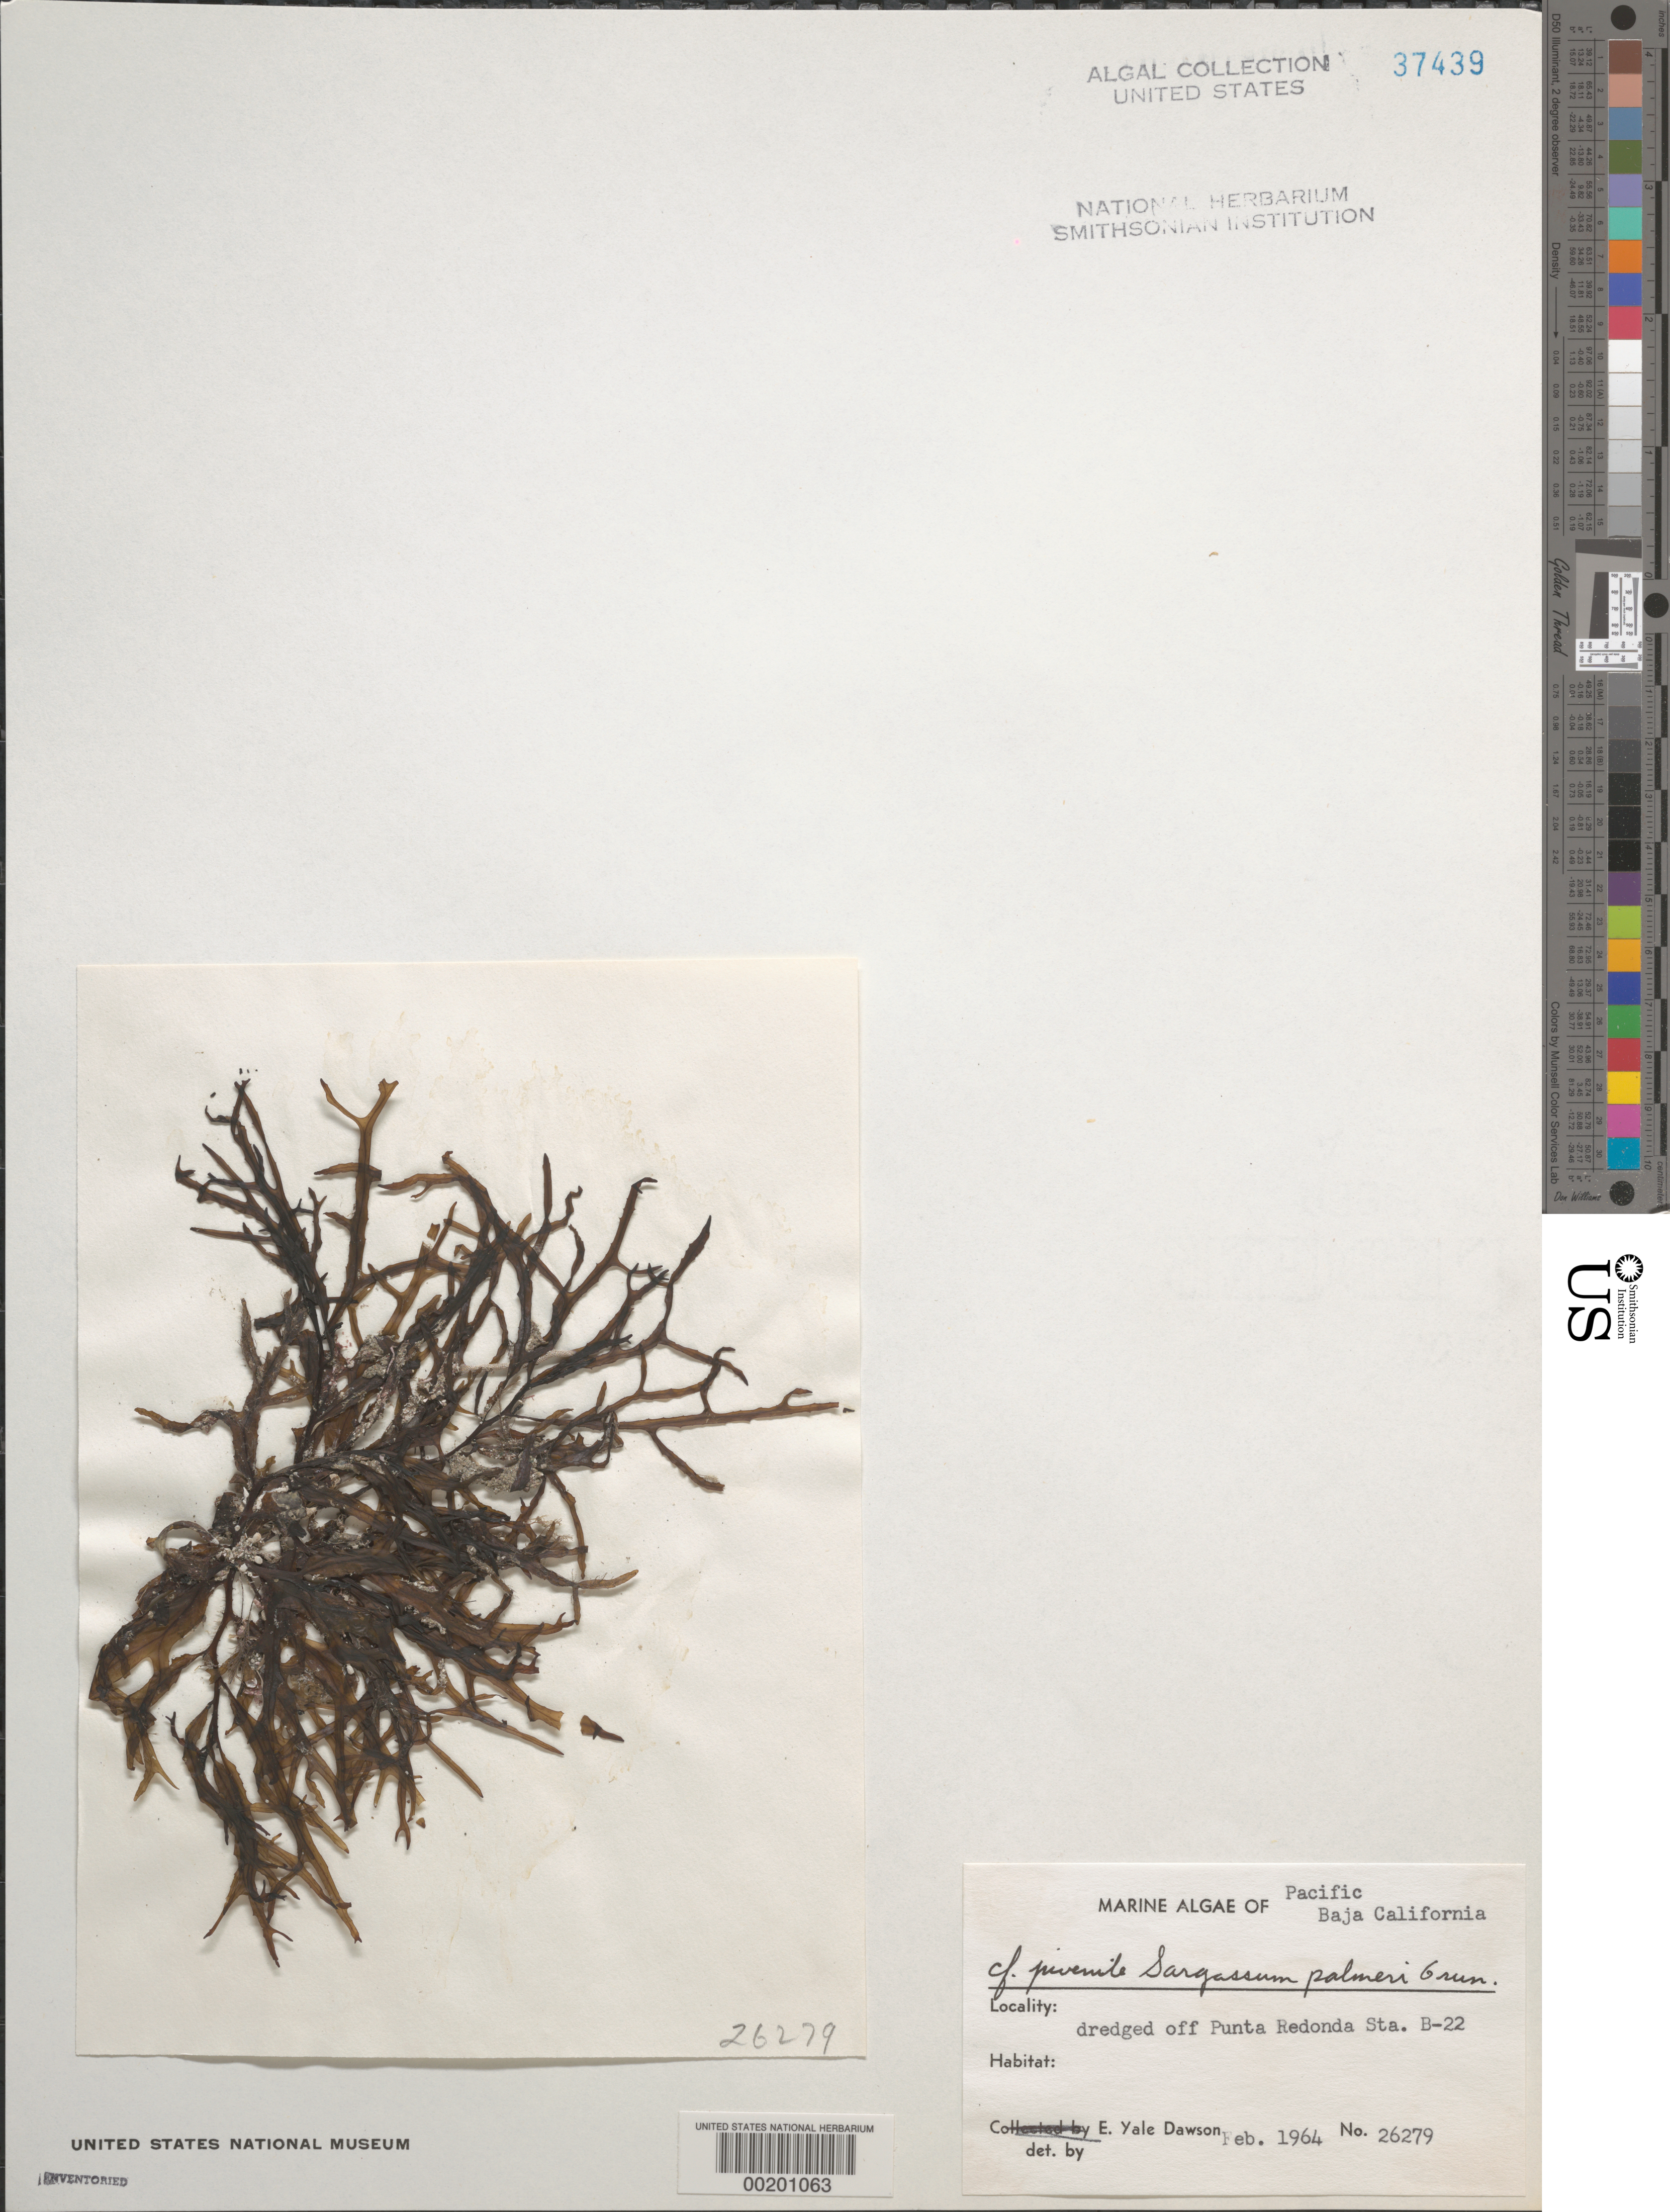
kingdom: Chromista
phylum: Ochrophyta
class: Phaeophyceae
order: Fucales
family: Sargassaceae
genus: Sargassum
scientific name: Sargassum palmeri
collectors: E. Y. Dawson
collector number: EYD 26279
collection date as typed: Feb 1964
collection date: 1964-02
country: Mexico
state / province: Baja California Sur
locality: Off Punta Redondo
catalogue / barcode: US 37439